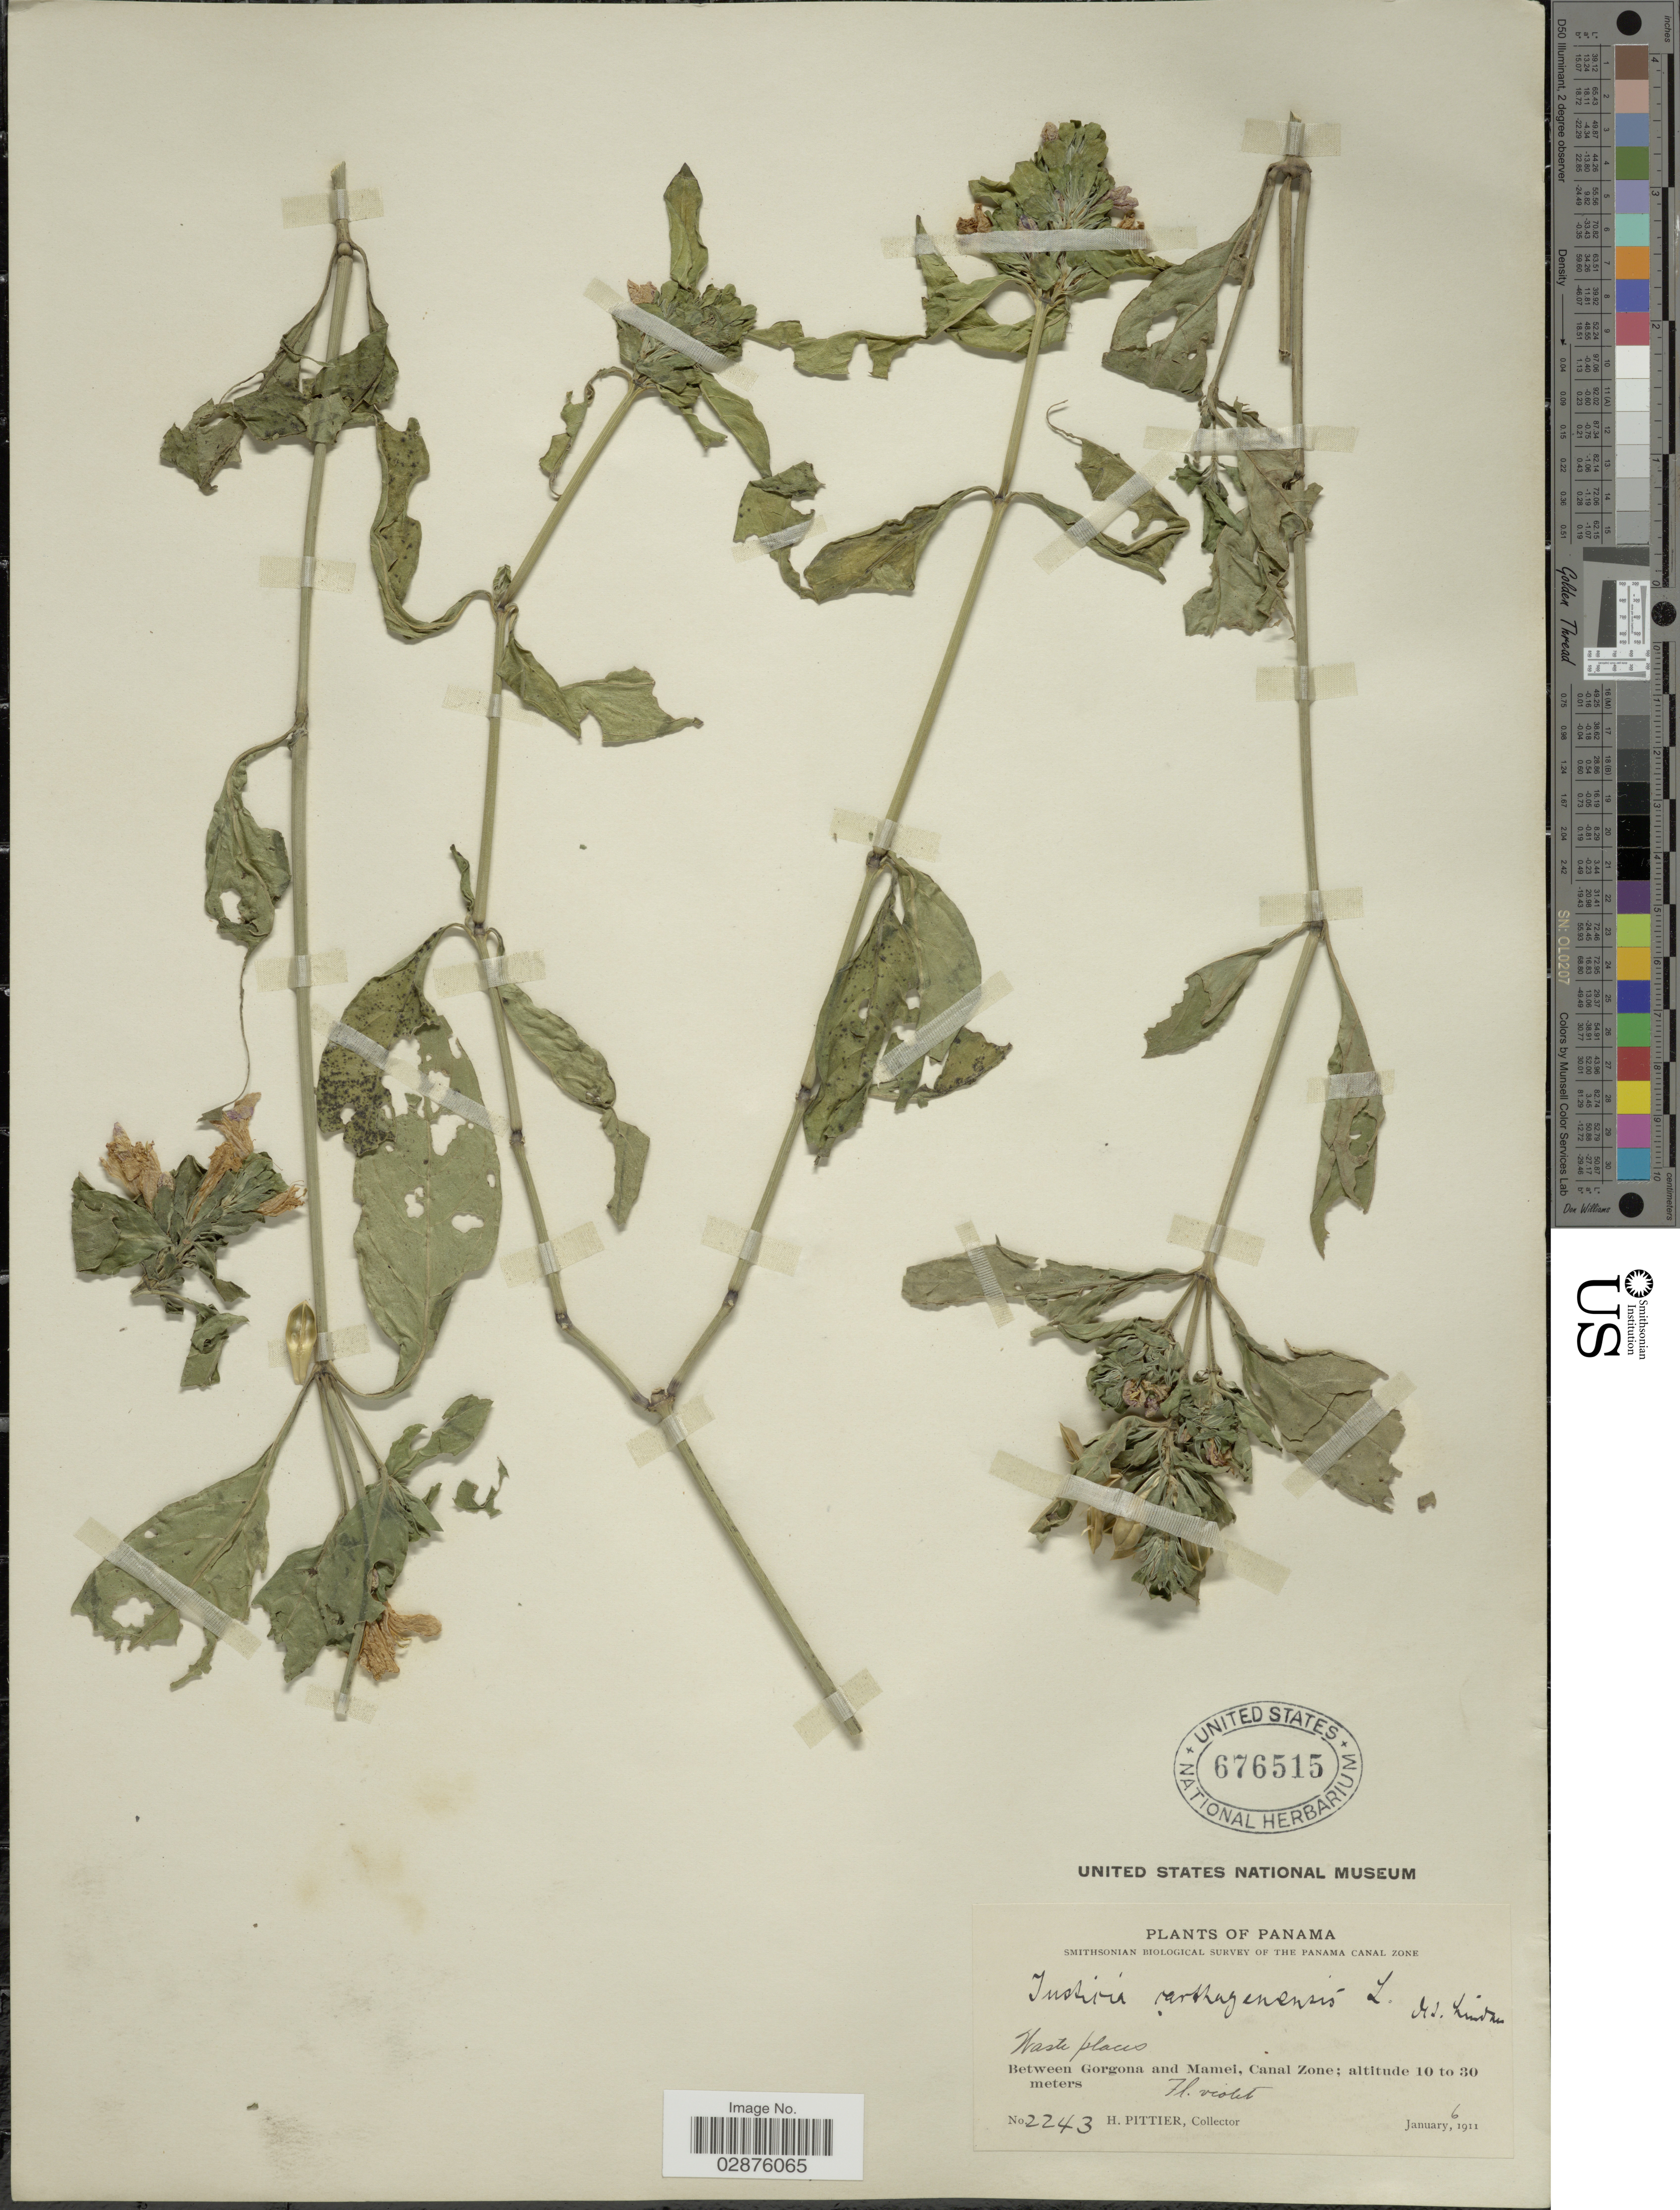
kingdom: Plantae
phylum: Tracheophyta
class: Magnoliopsida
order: Lamiales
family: Acanthaceae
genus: Justicia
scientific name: Justicia carthaginensis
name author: Jacq.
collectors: H. F. Pittier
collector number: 2243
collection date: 1911-01-06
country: Panama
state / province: Colón / Panamá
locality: Between Gorgona and Mamei, Canal Zone.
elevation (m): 10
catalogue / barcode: US 676515